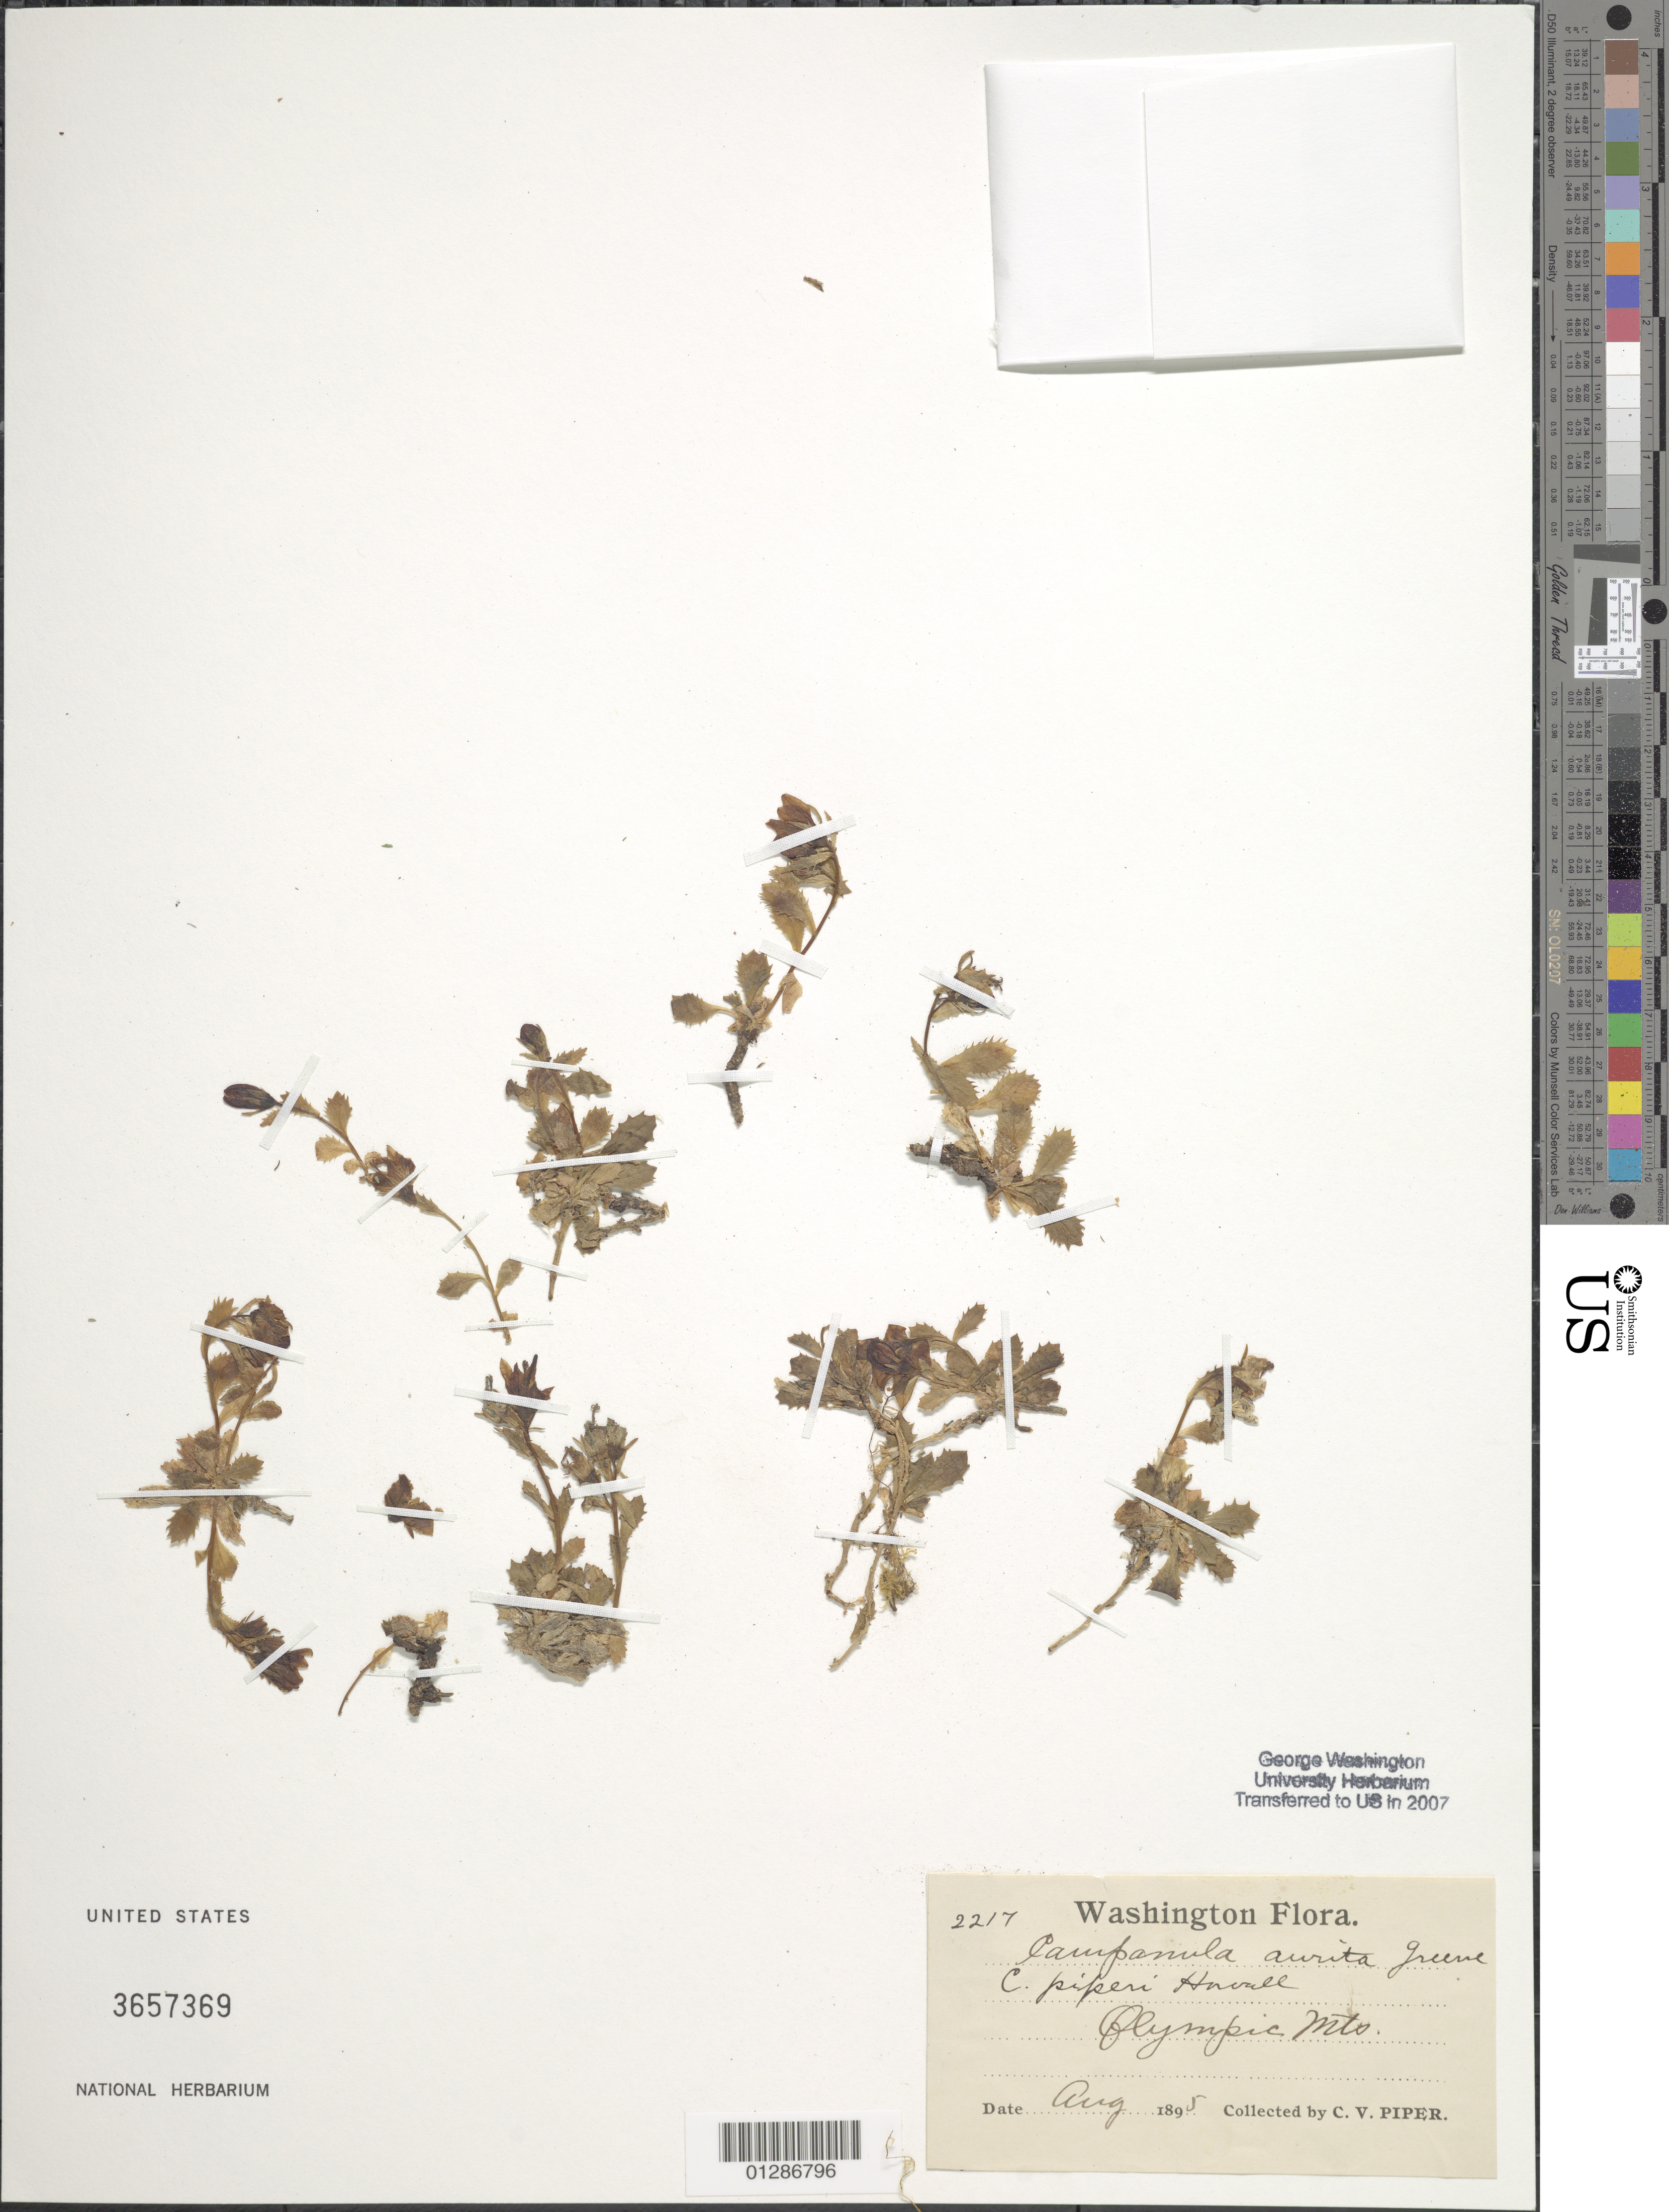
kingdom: Plantae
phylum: Tracheophyta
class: Magnoliopsida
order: Asterales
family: Campanulaceae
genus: Campanula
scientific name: Campanula aurita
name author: Greene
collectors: C. V. Piper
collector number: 2217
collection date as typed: Aug 1895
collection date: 1895-08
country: United States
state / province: Washington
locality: Olympic Mts.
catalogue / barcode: US 3657369